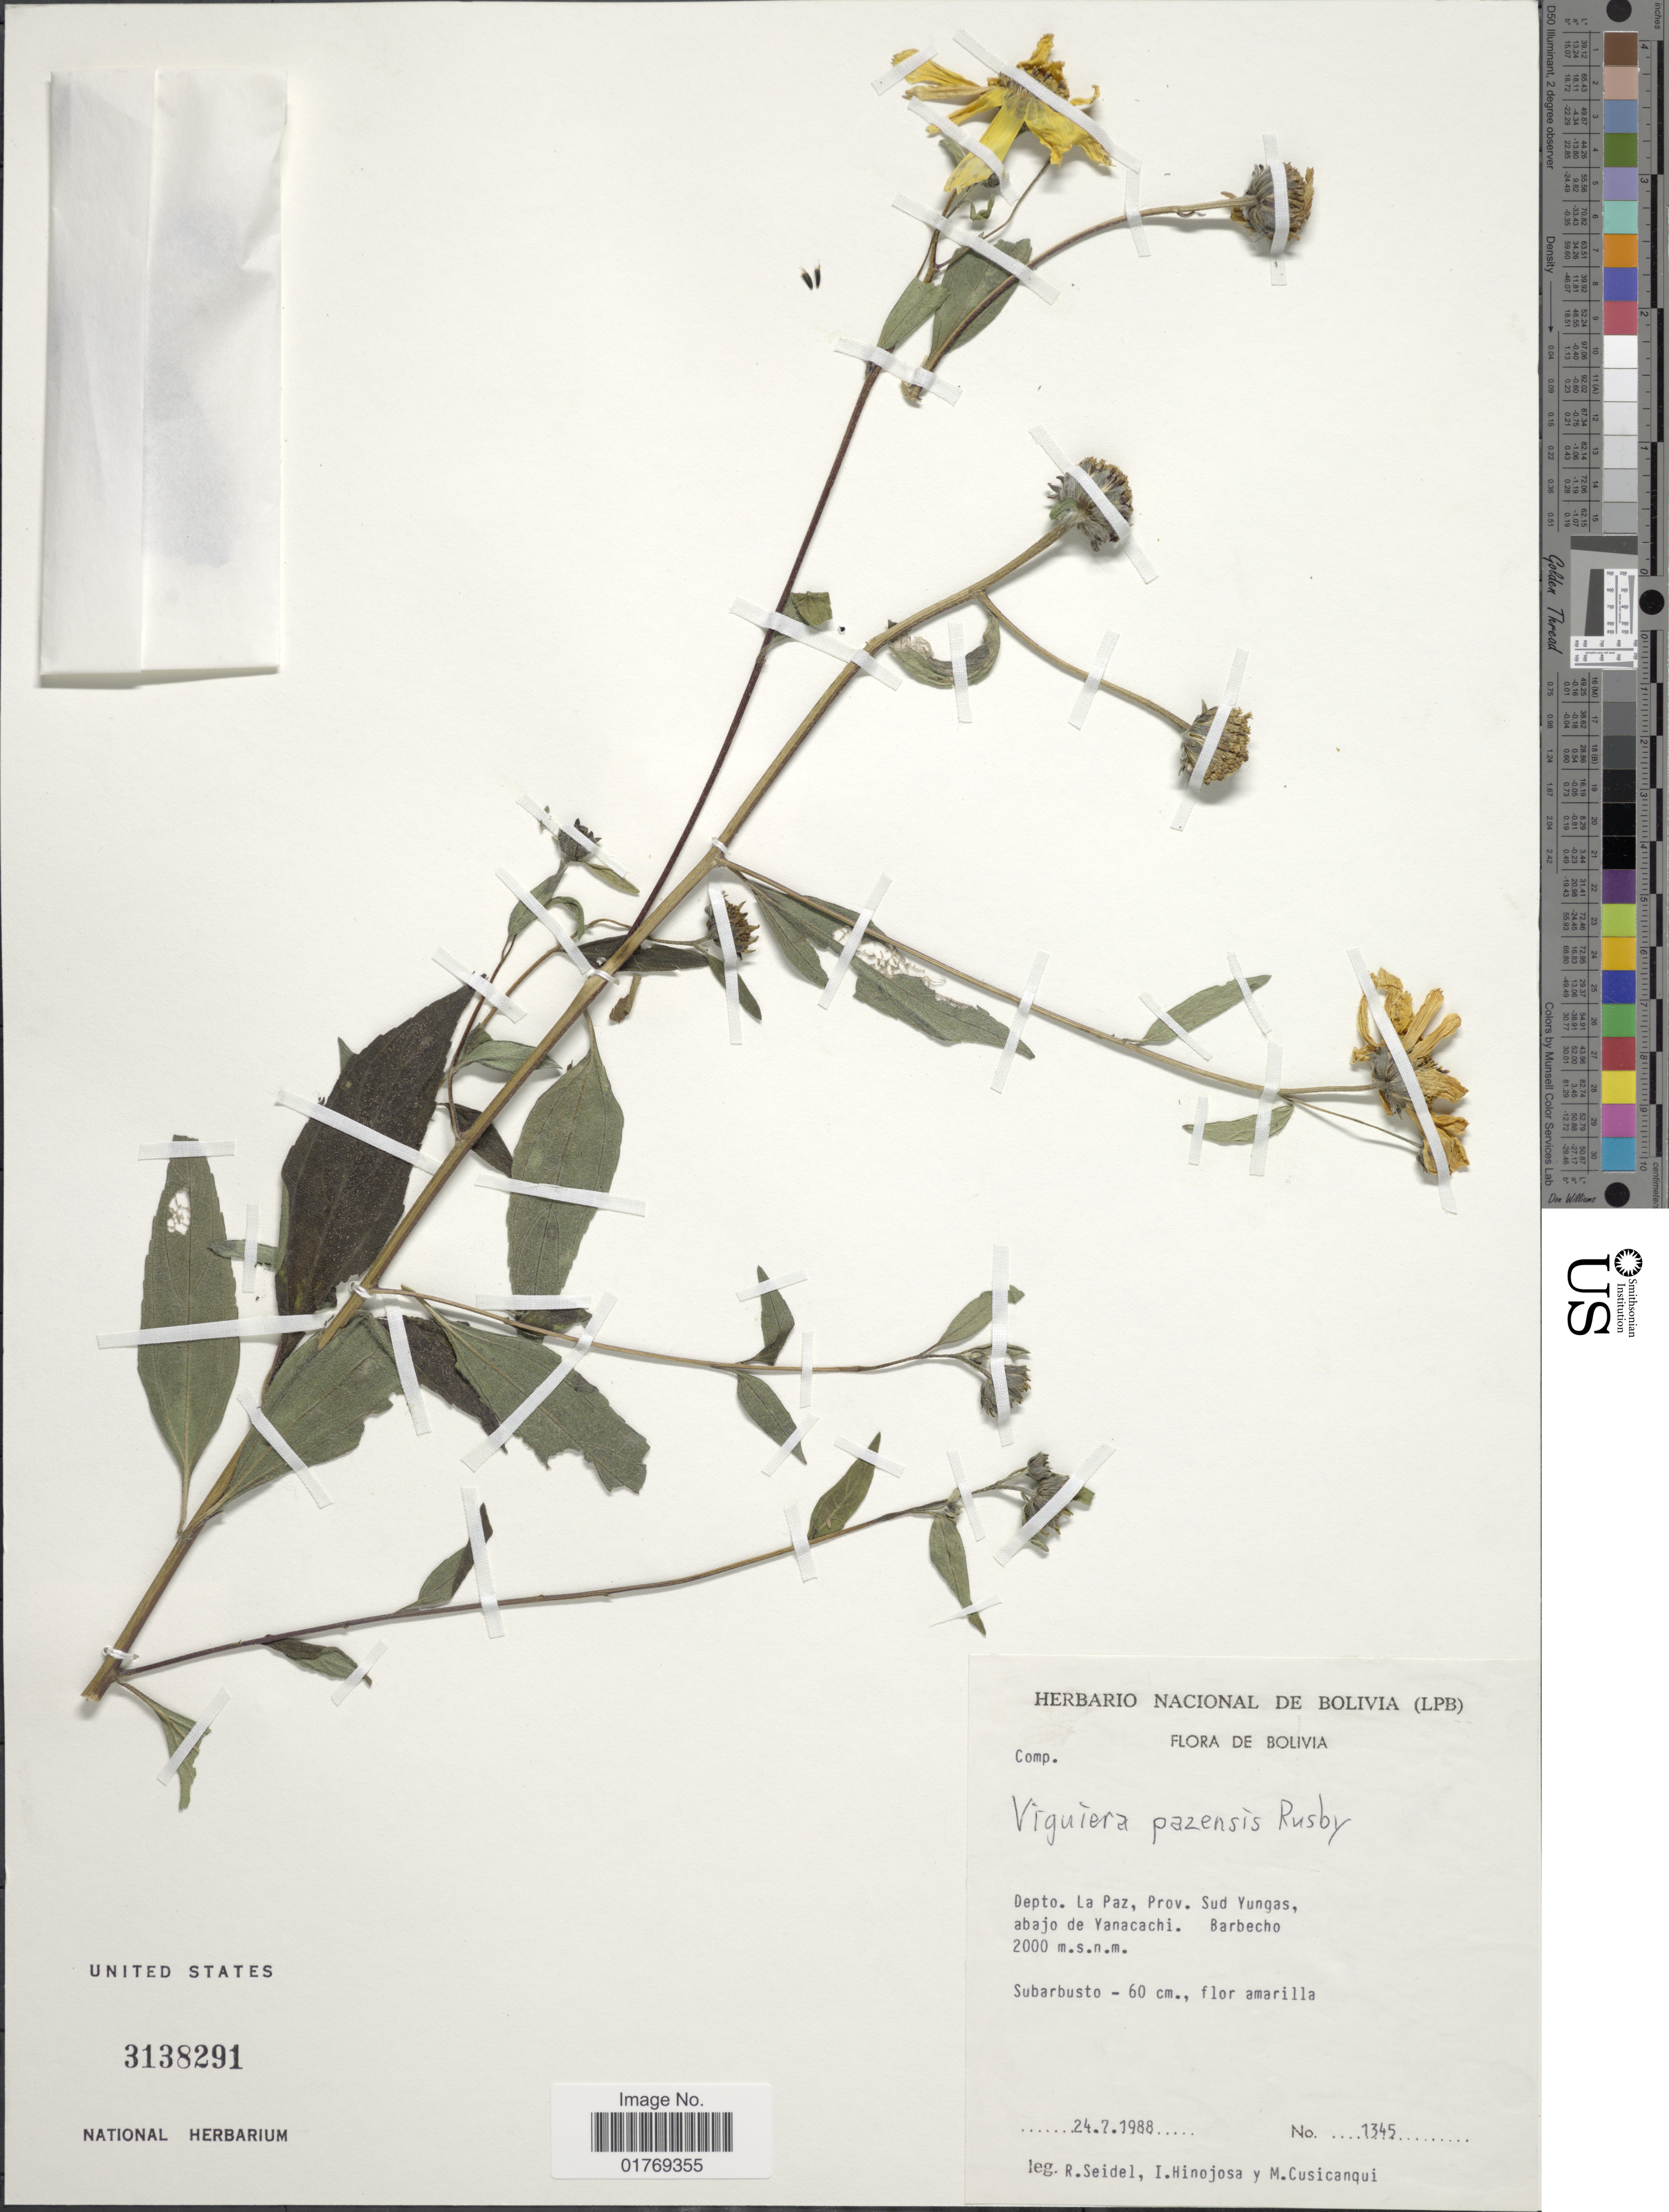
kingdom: Plantae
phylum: Tracheophyta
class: Magnoliopsida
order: Asterales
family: Asteraceae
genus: Viguiera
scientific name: Viguiera sp.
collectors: R. Seidel, I. Hinojosa & M. Cusicanqui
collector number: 1345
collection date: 1988-07-24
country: Bolivia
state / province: La Paz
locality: Depto. La Paz, Prov. Sud Yungas, abajo de Yanacachi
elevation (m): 2000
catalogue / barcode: US 3138291